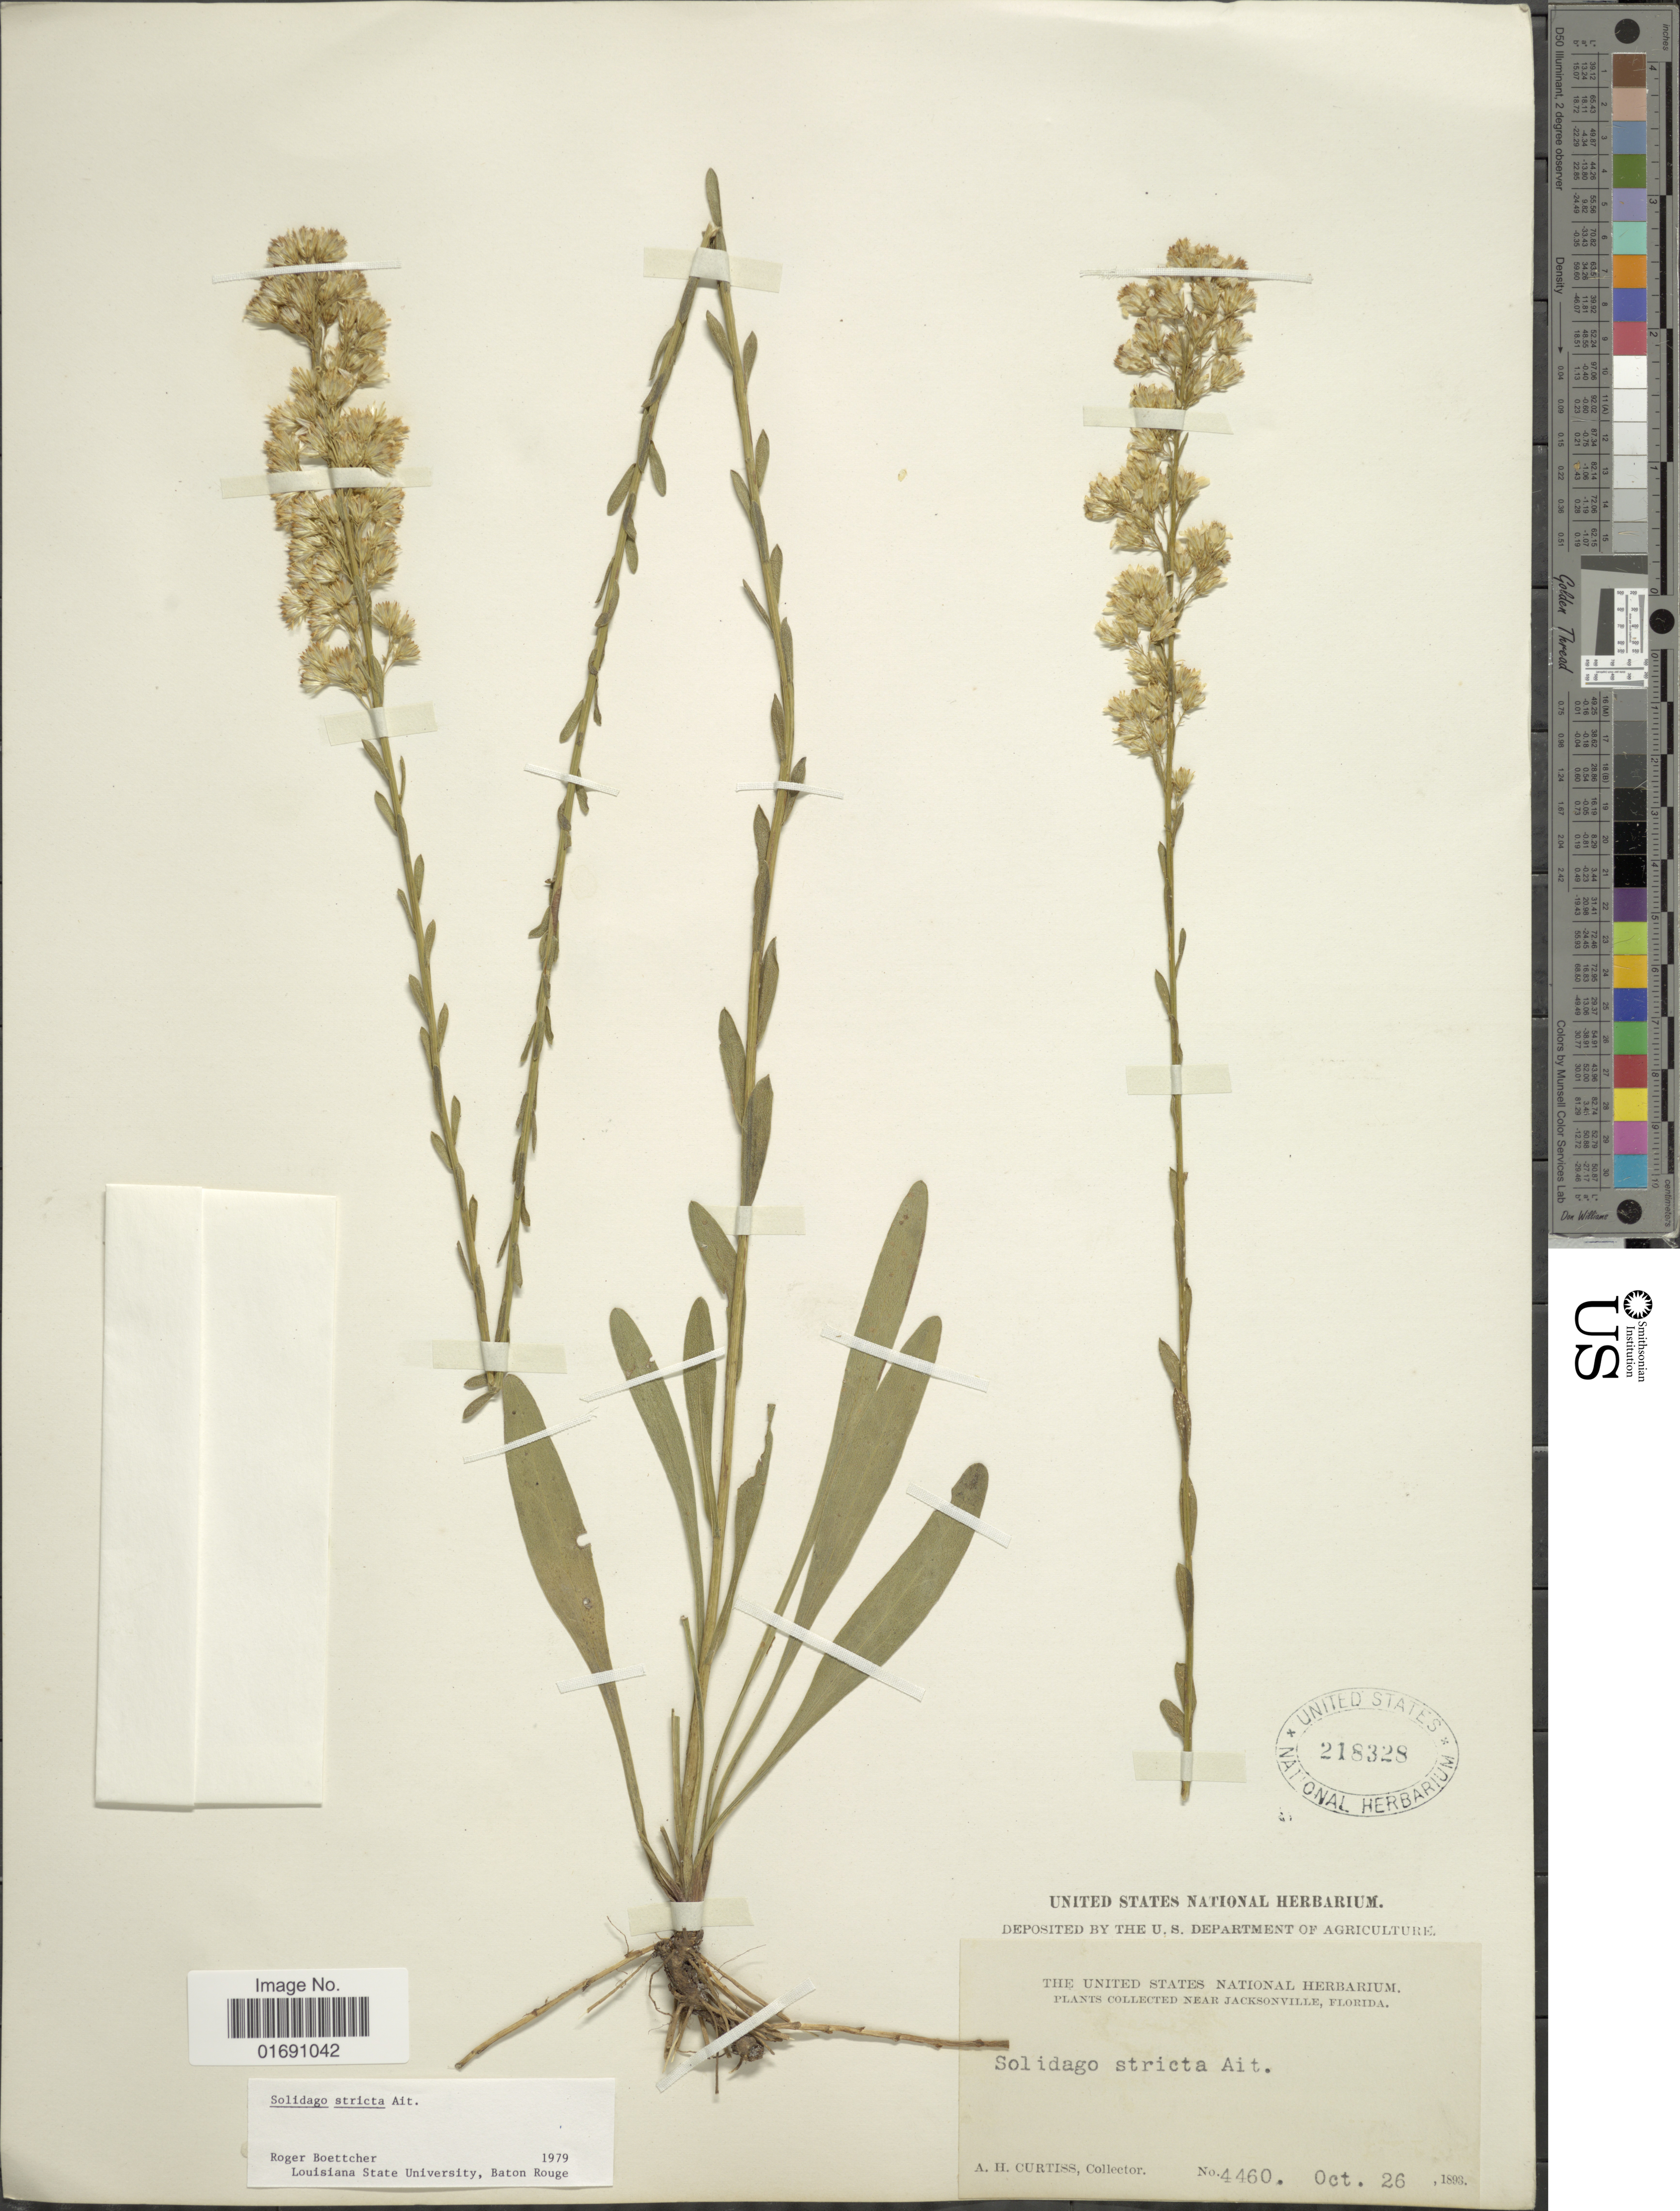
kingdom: Plantae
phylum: Tracheophyta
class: Magnoliopsida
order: Asterales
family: Asteraceae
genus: Solidago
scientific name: Solidago stricta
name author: Aiton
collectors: A. H. Curtiss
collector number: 4460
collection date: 1893-10-26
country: United States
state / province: Florida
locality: Near Jacksonville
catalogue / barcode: US 218328